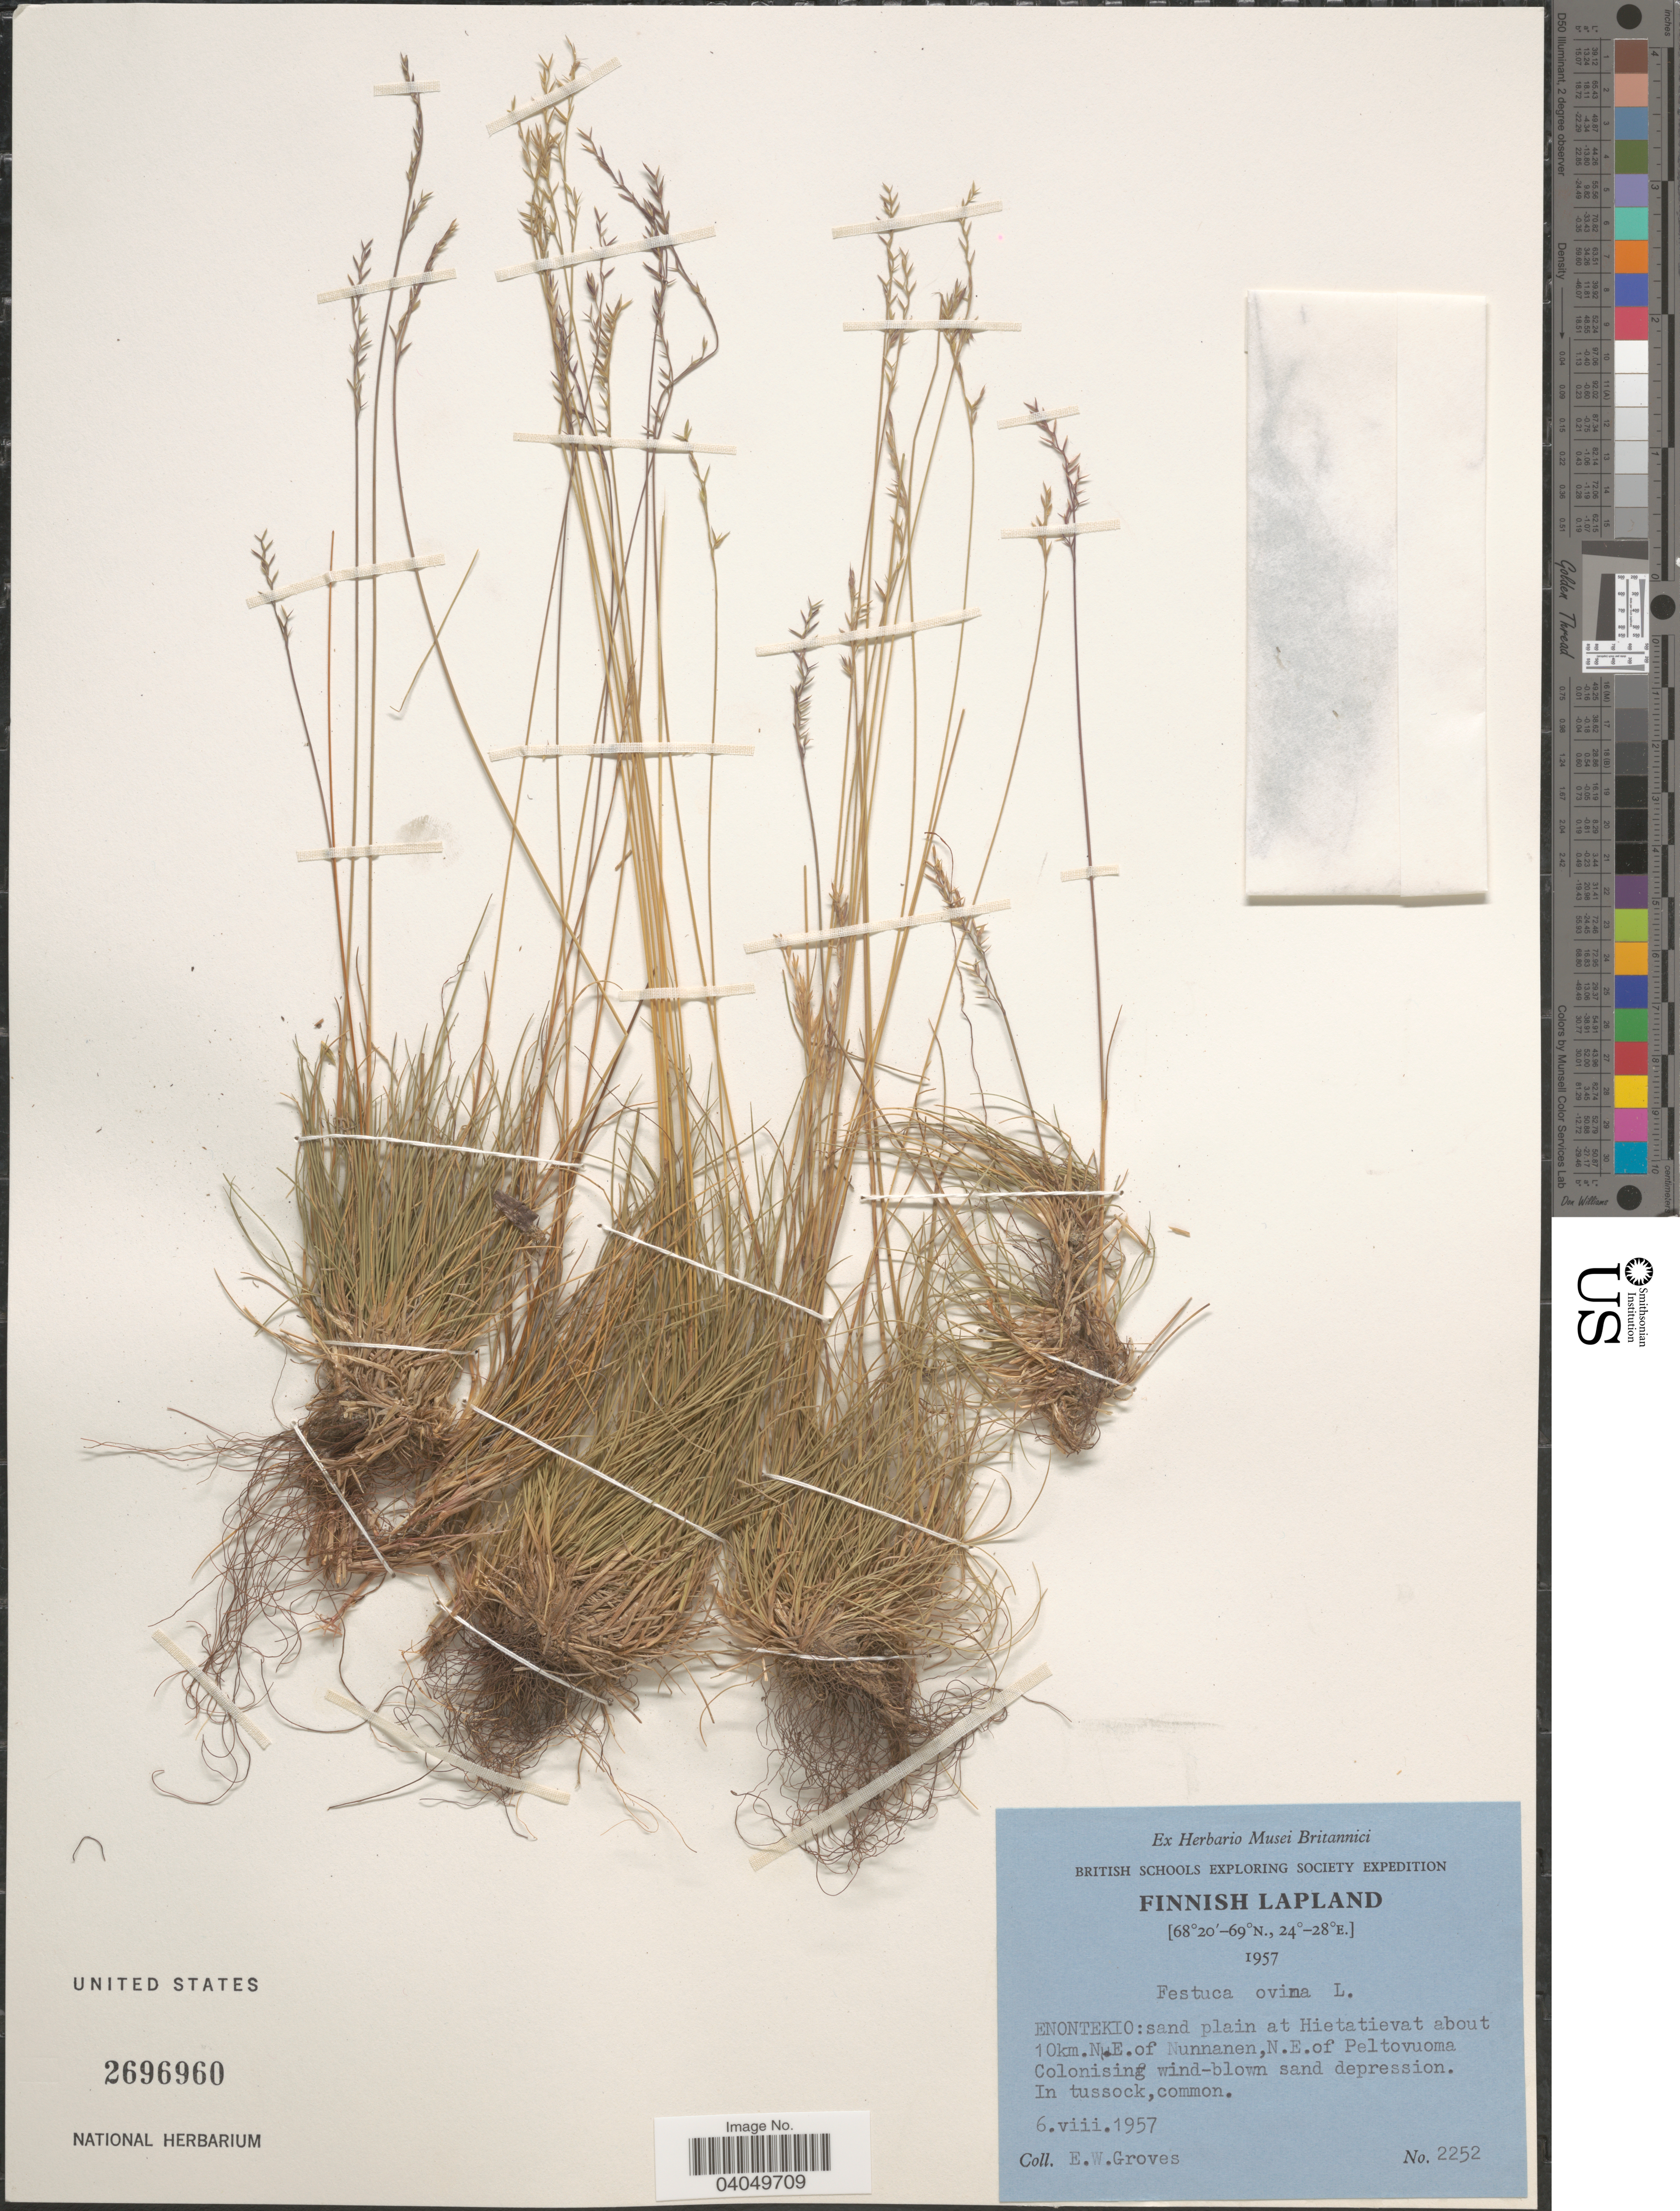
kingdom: Plantae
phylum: Tracheophyta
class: Liliopsida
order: Poales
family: Poaceae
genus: Festuca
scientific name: Festuca ovina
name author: L.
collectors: E. Groves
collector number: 2252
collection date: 1957-08-06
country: Finland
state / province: Lappi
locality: Finnish Lapland. Enontekio: sand plain at Hietatievat about 10 km. N.E. of Nunnanen, N.E. of Peltovuoma Colonising wind-blown sand depression.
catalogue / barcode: US 2696960